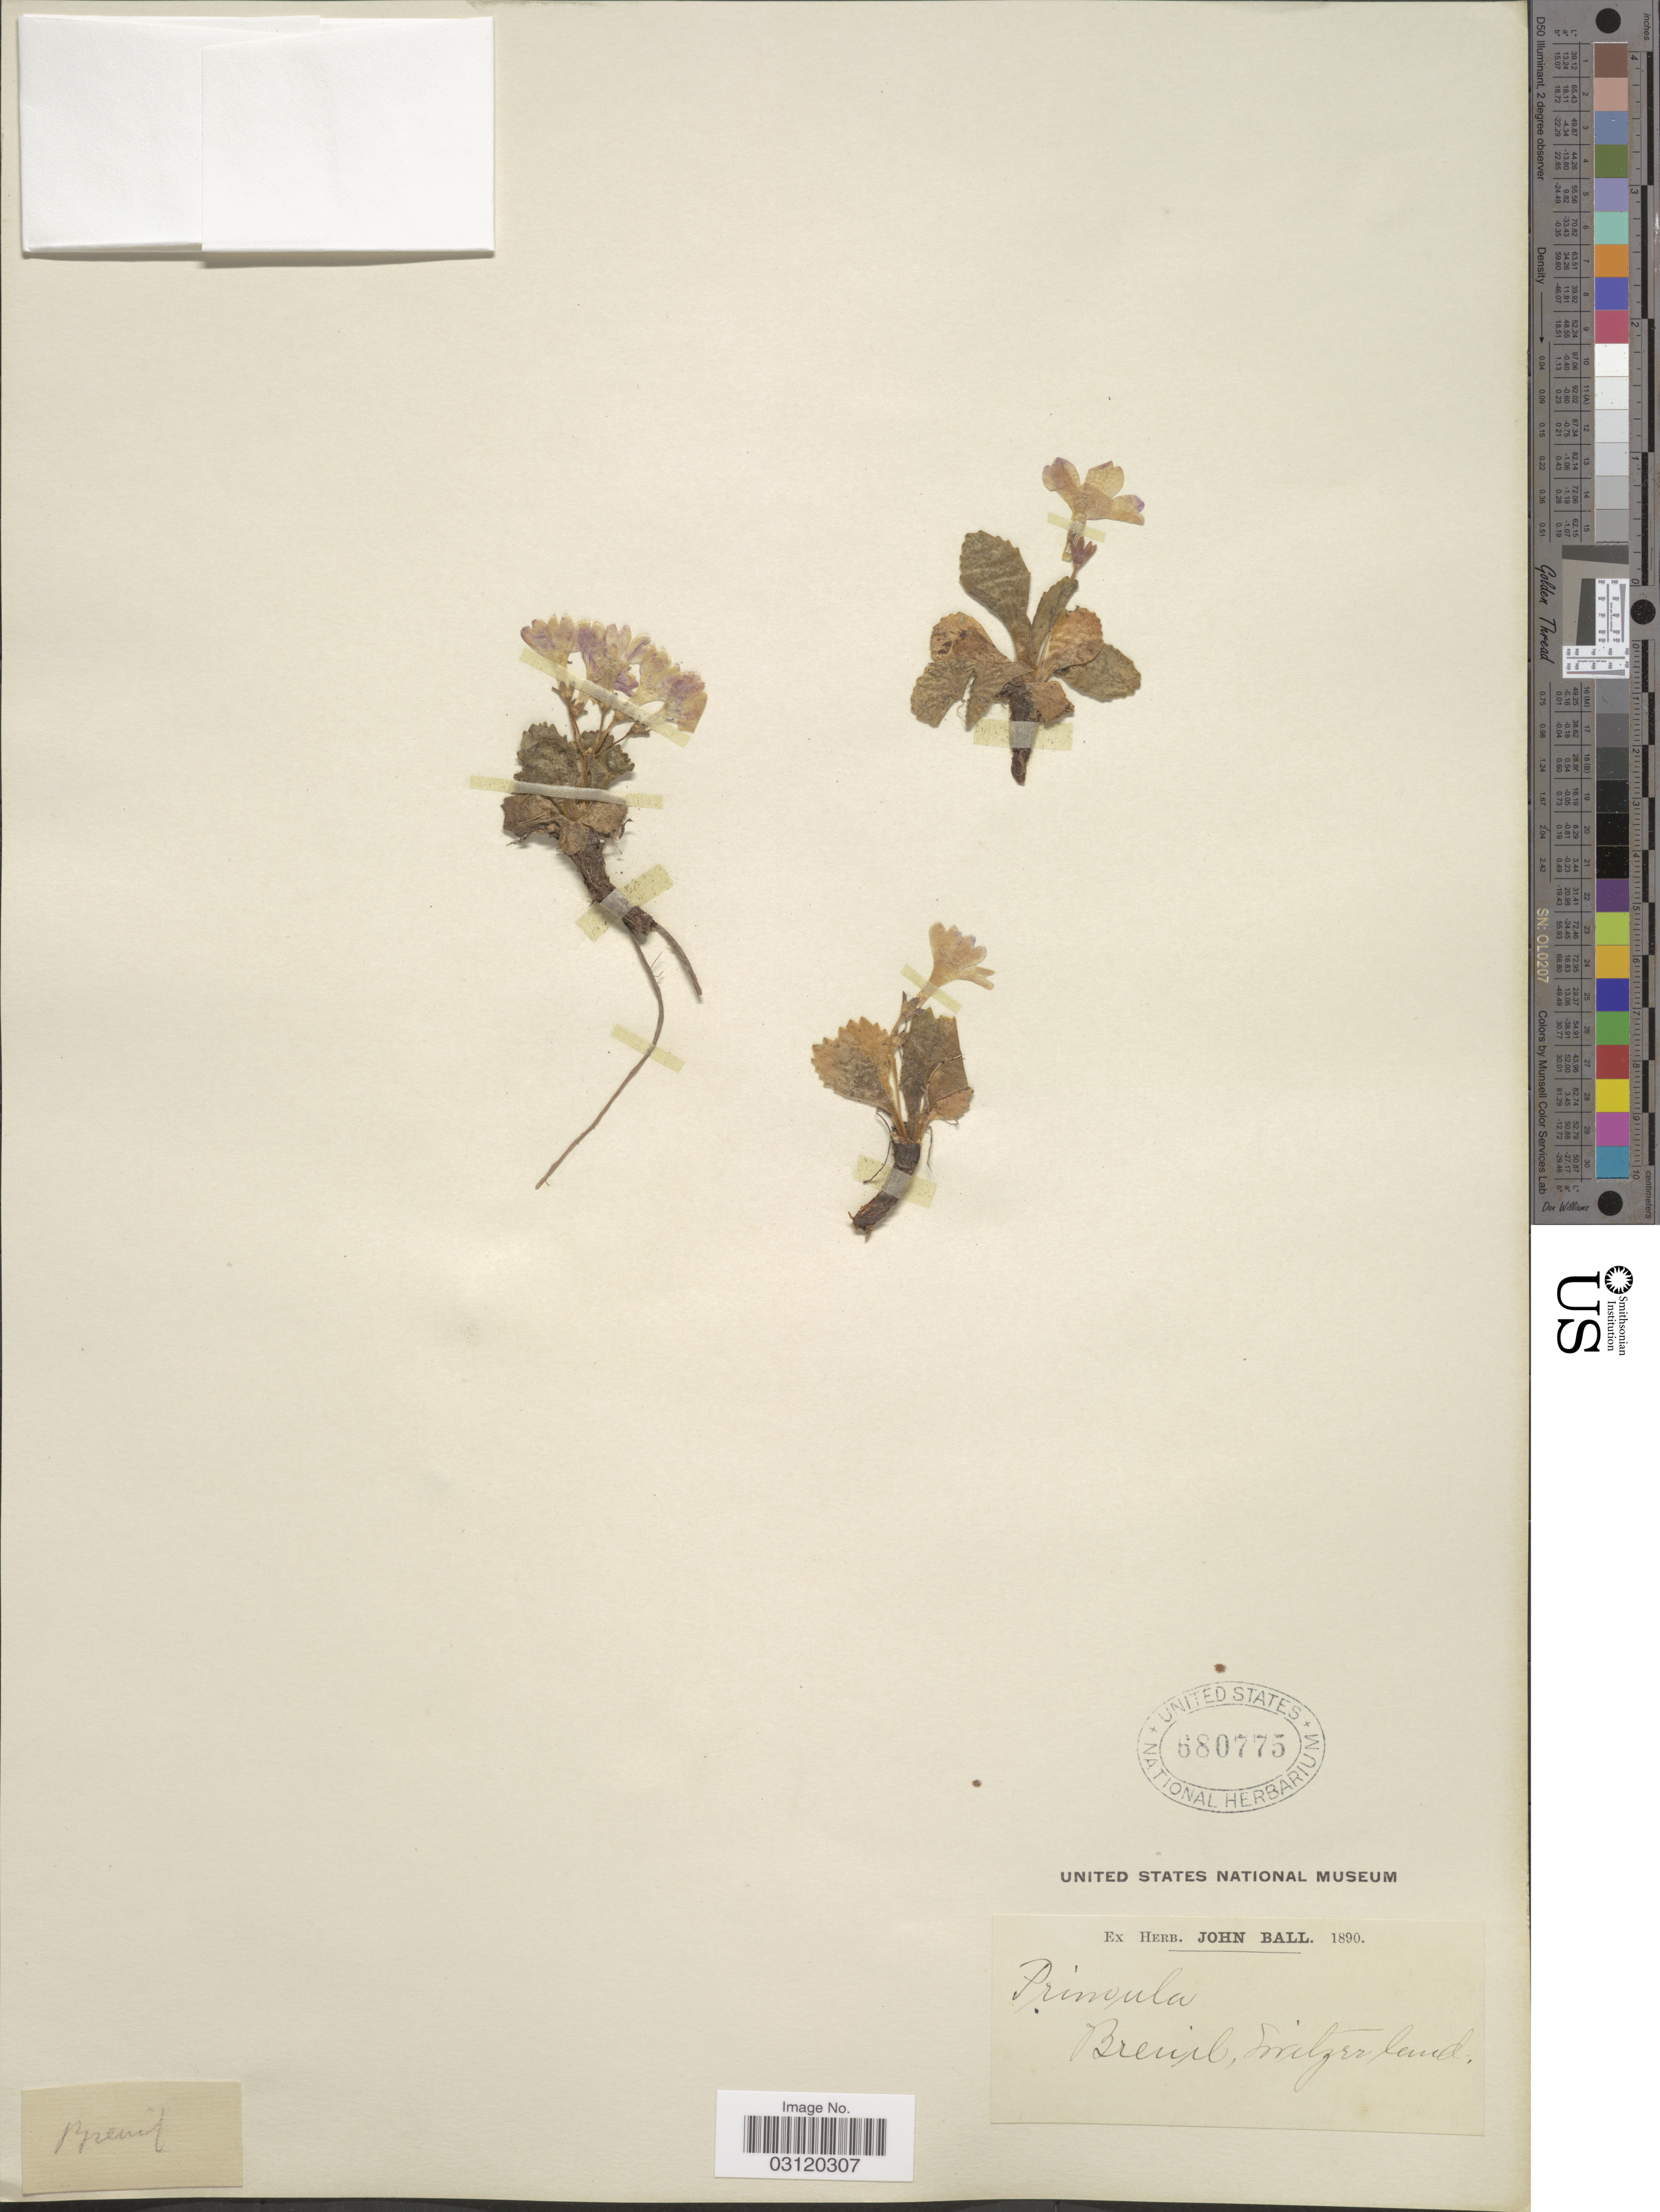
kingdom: Plantae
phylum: Tracheophyta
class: Magnoliopsida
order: Ericales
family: Primulaceae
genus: Primula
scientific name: Primula sp.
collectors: ex herb. John Ball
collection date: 1890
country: Switzerland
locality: Brenil, Switzerland.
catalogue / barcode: US 680775